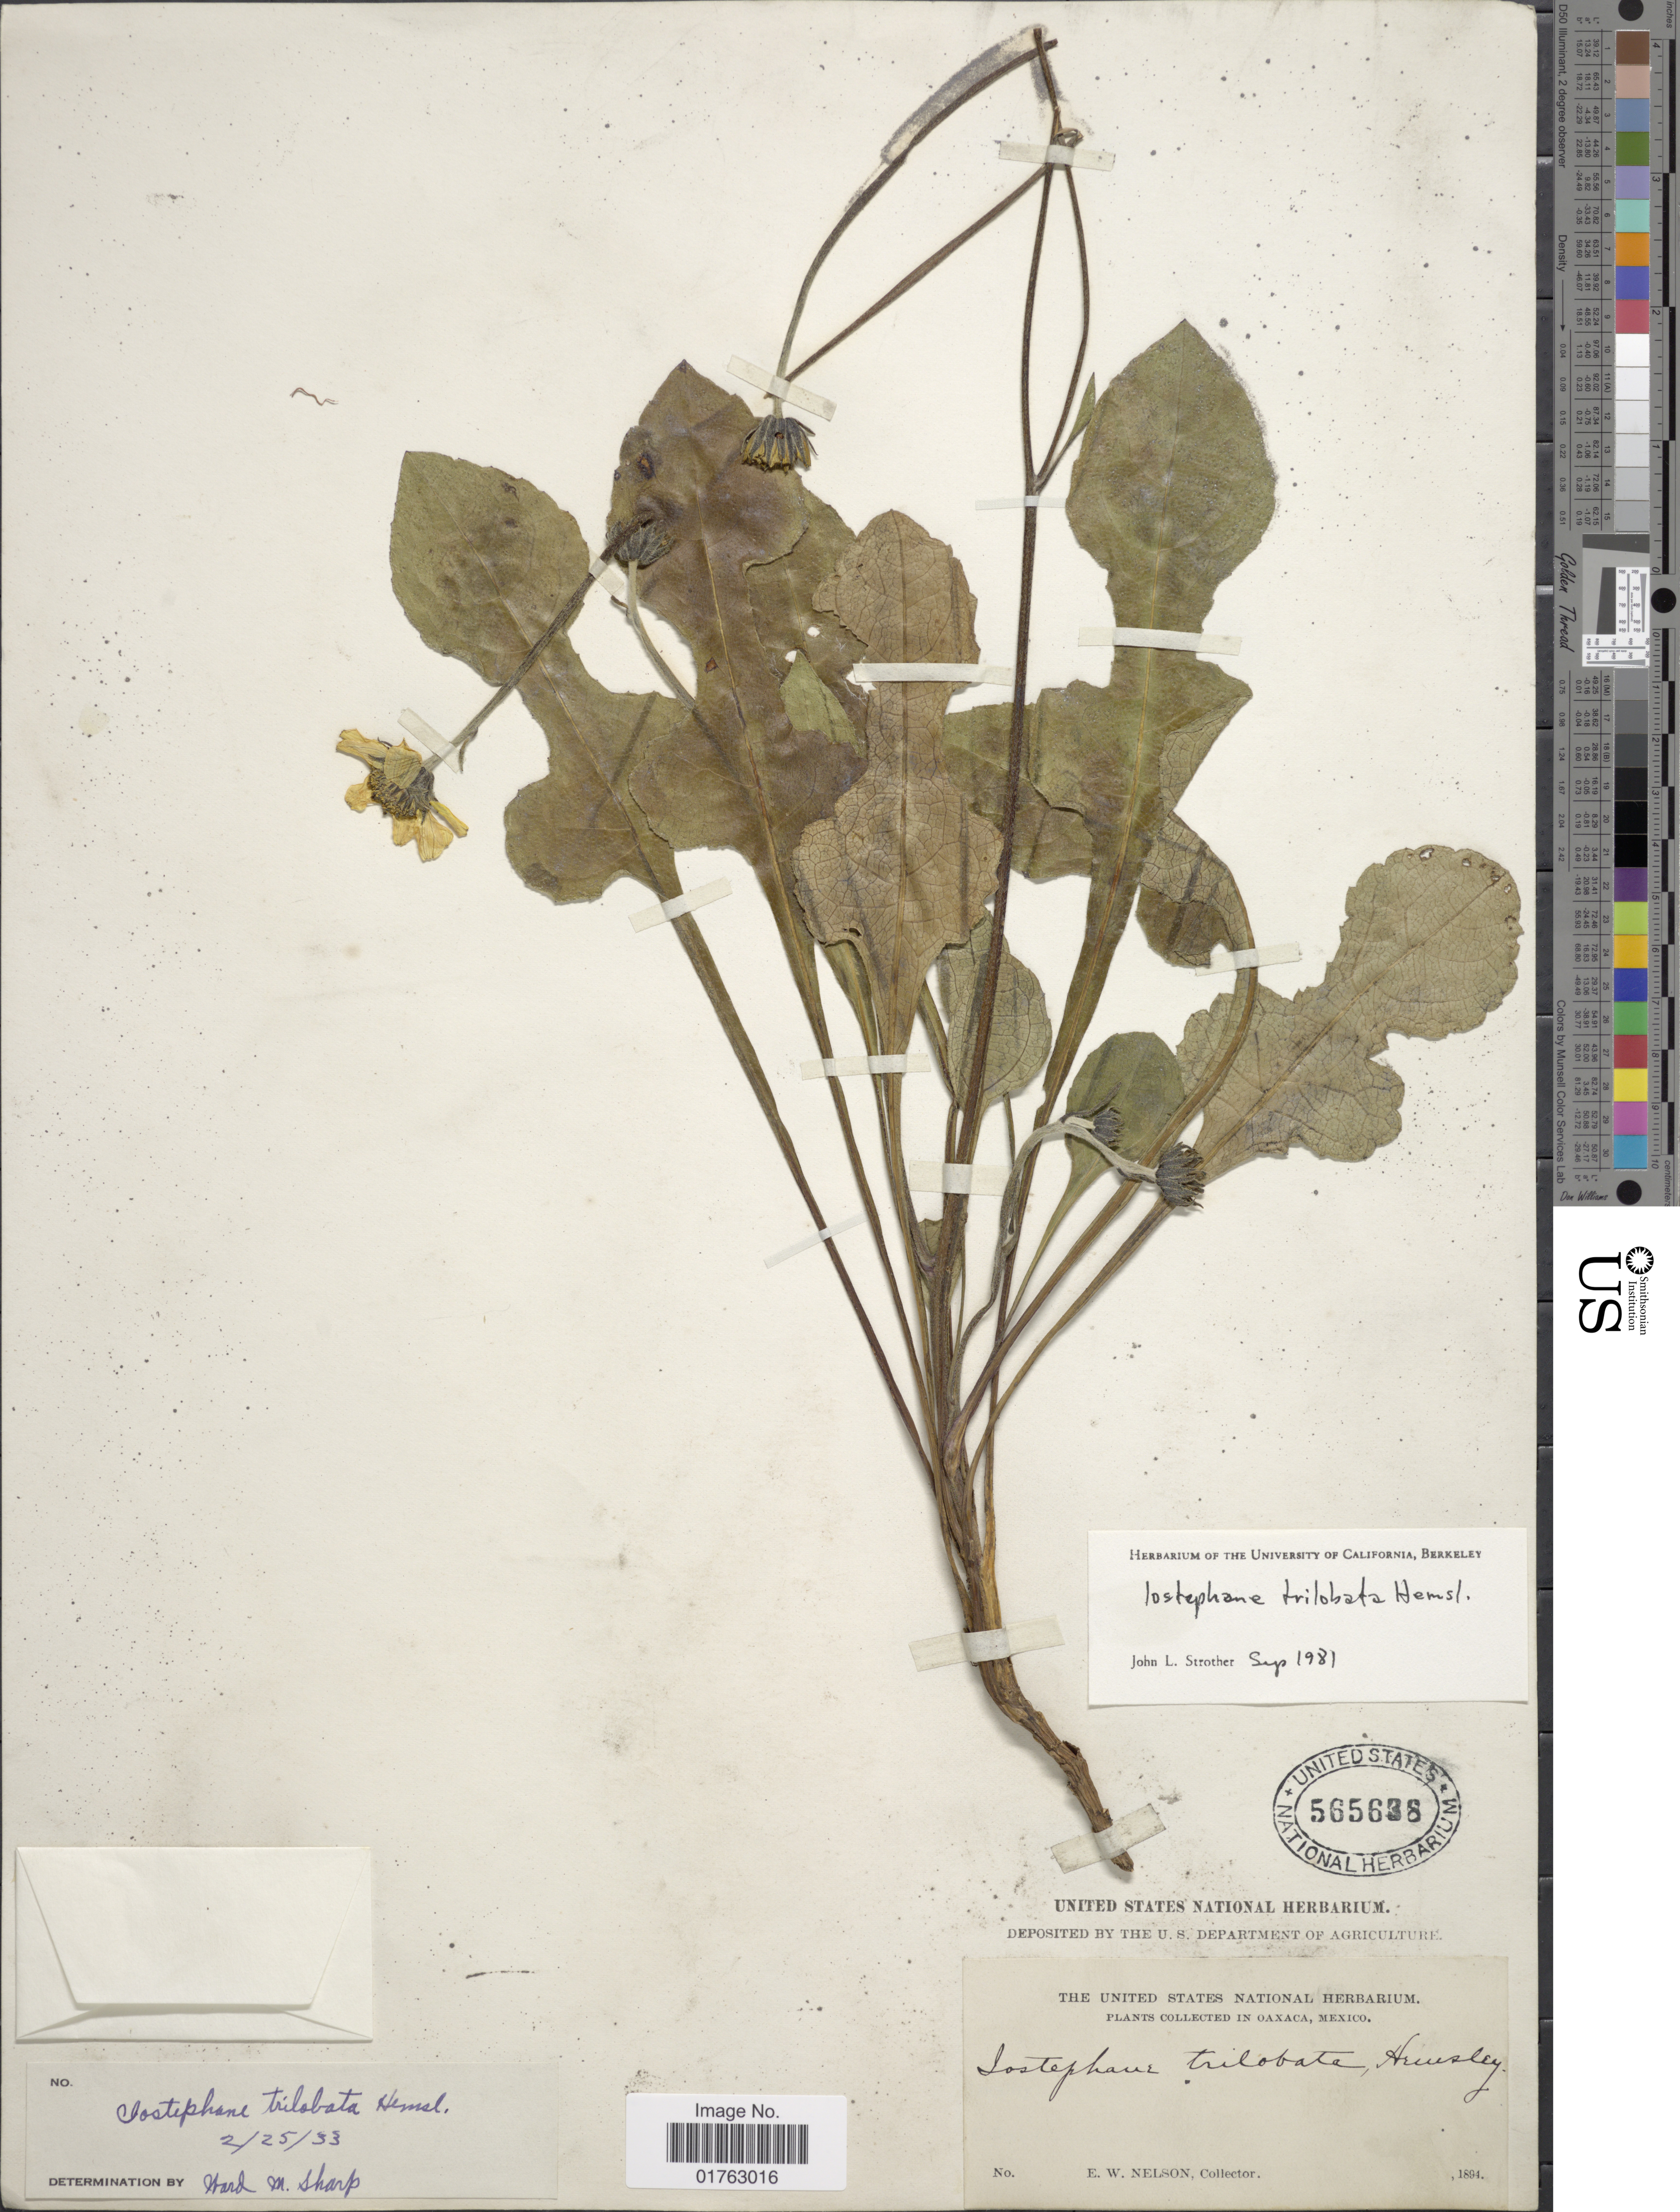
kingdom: Plantae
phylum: Tracheophyta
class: Magnoliopsida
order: Asterales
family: Asteraceae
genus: Iostephane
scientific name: Iostephane trilobata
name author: Hemsl.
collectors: E. W. Nelson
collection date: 1894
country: Mexico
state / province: Oaxaca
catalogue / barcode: US 565638